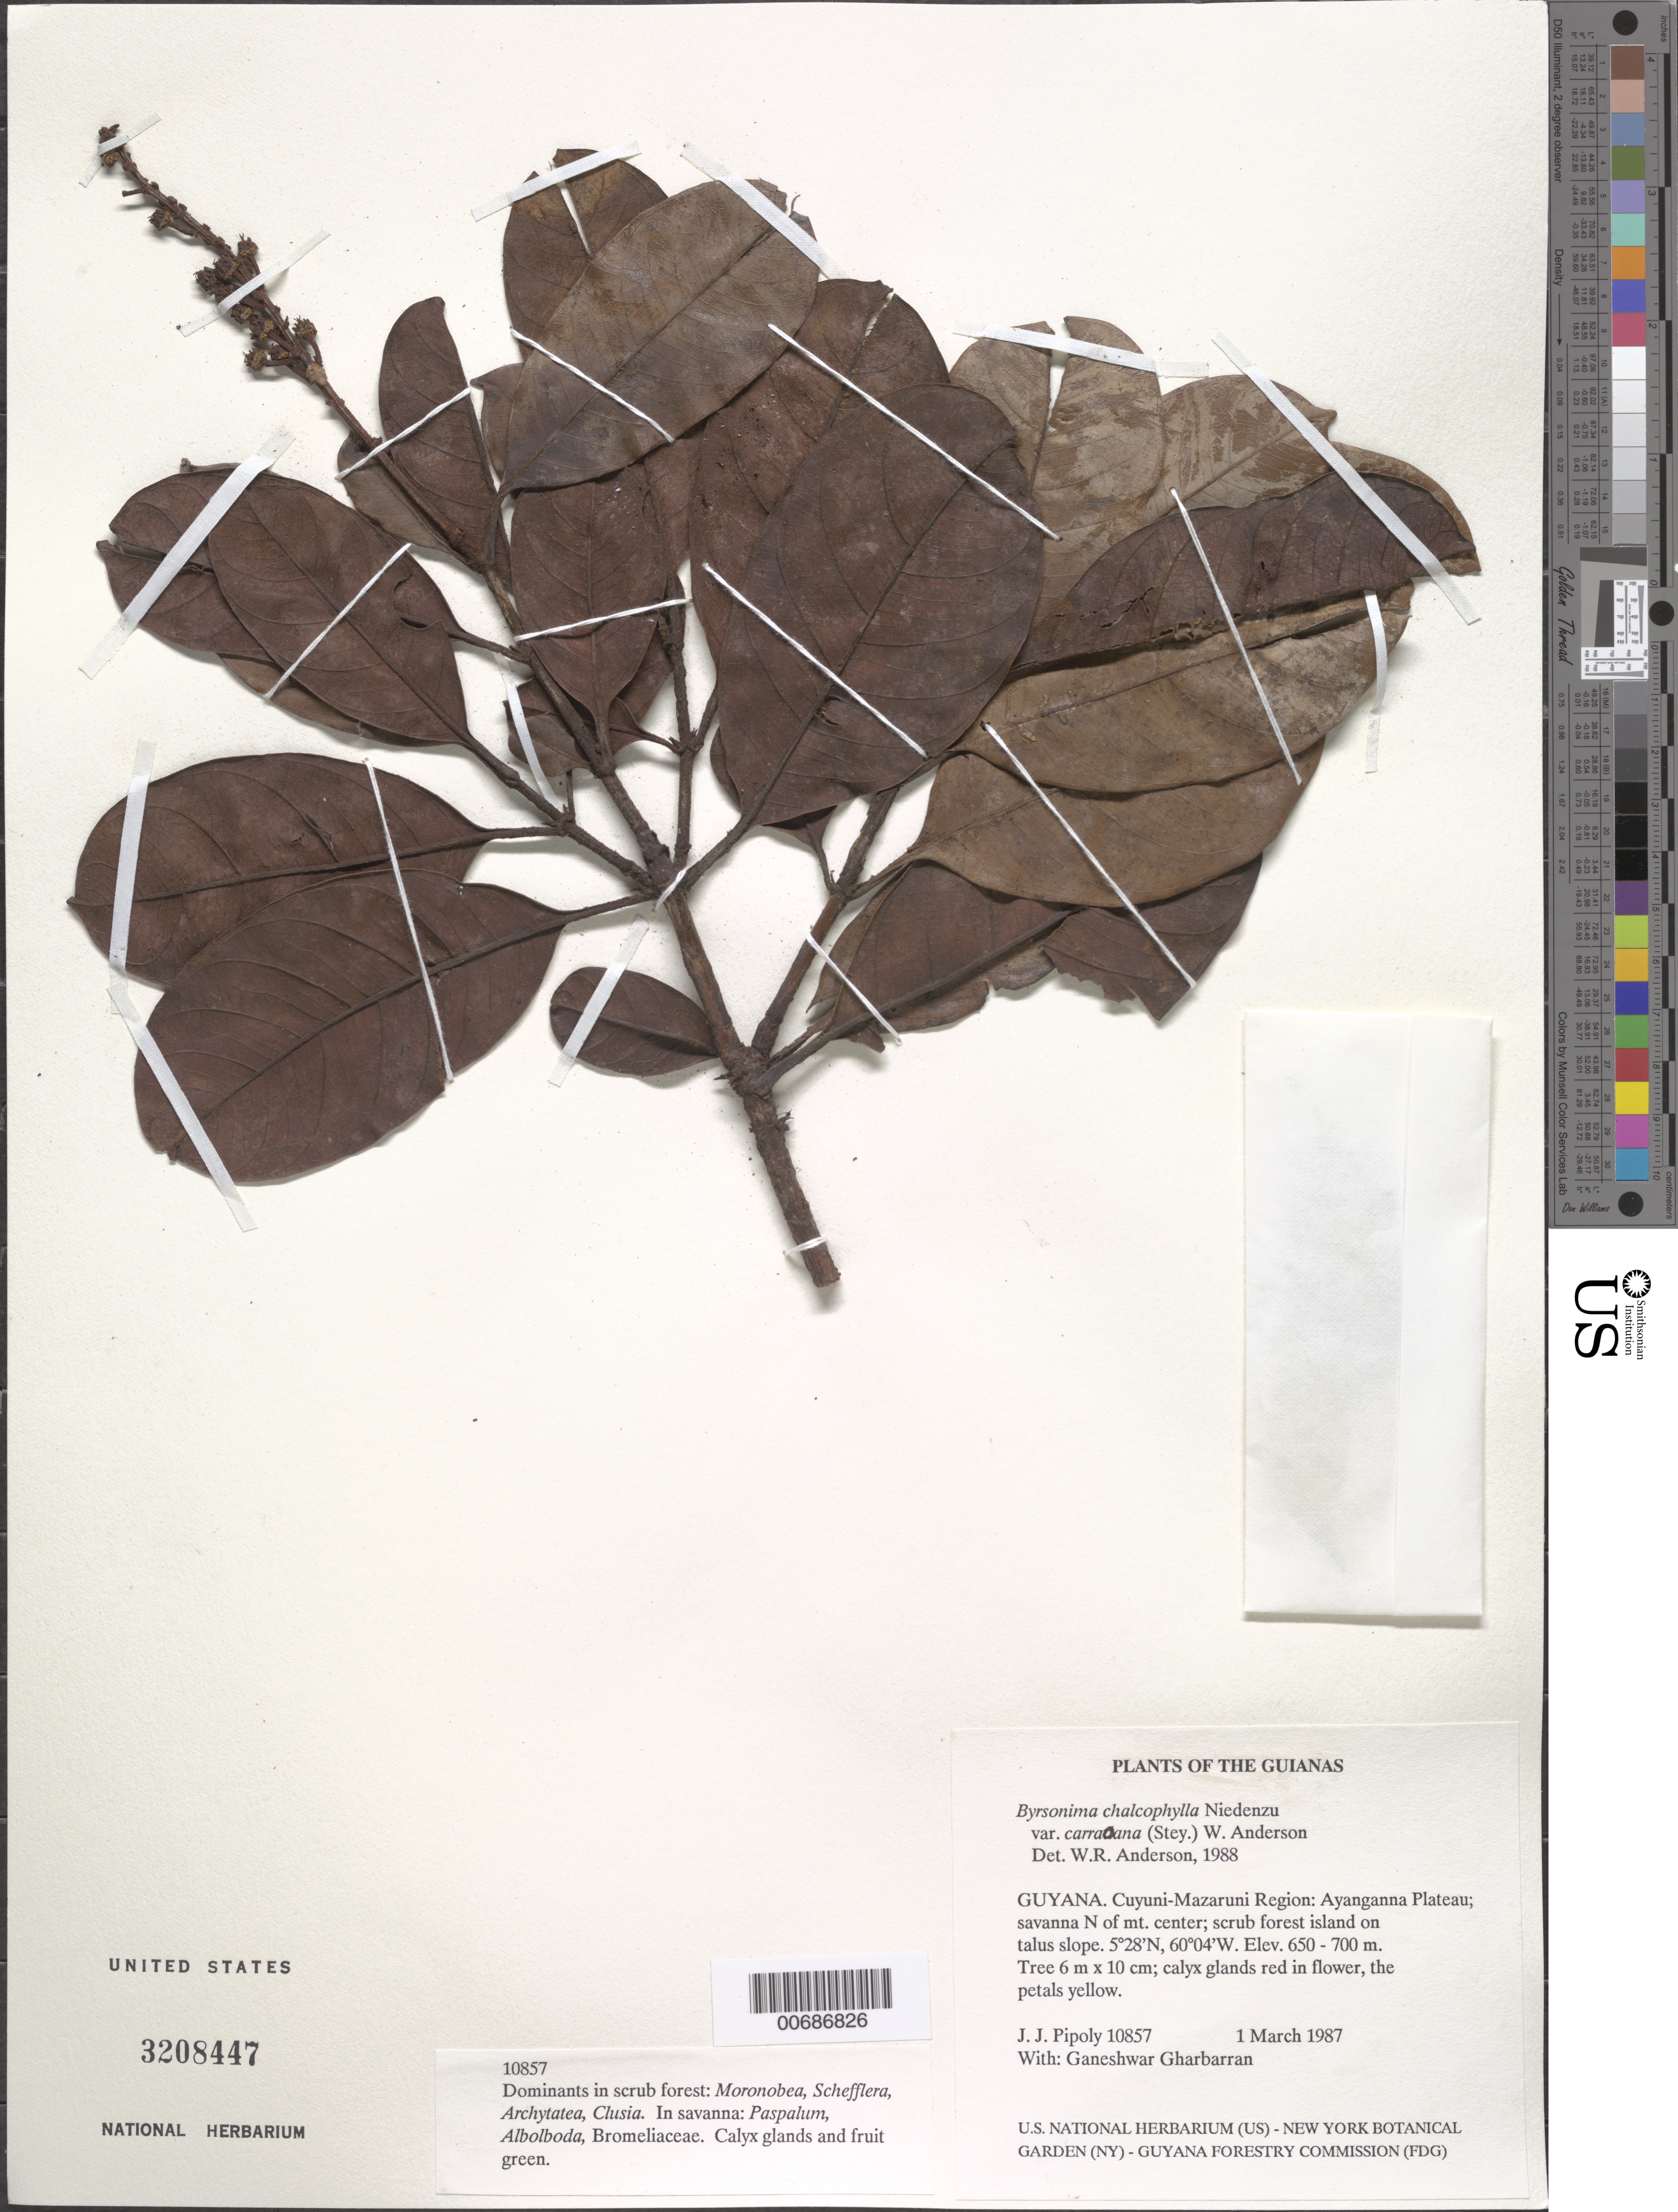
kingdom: Plantae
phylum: Tracheophyta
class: Magnoliopsida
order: Malpighiales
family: Malpighiaceae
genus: Byrsonima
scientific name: Byrsonima chalcophylla var. carraoana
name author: (Steyerm.) W.R. Anderson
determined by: Anderson, W. R., (MICH), University of Michigan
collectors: J. J. Pipoly & G. Gharbarran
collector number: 10857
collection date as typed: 1 March 1987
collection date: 1987-03-01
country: Guyana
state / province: Cuyuni-Mazaruni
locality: Ayanganna Plateau, N of mountain center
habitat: Savanna with scrub forest island on talus slope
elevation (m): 650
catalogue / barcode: US 3208447